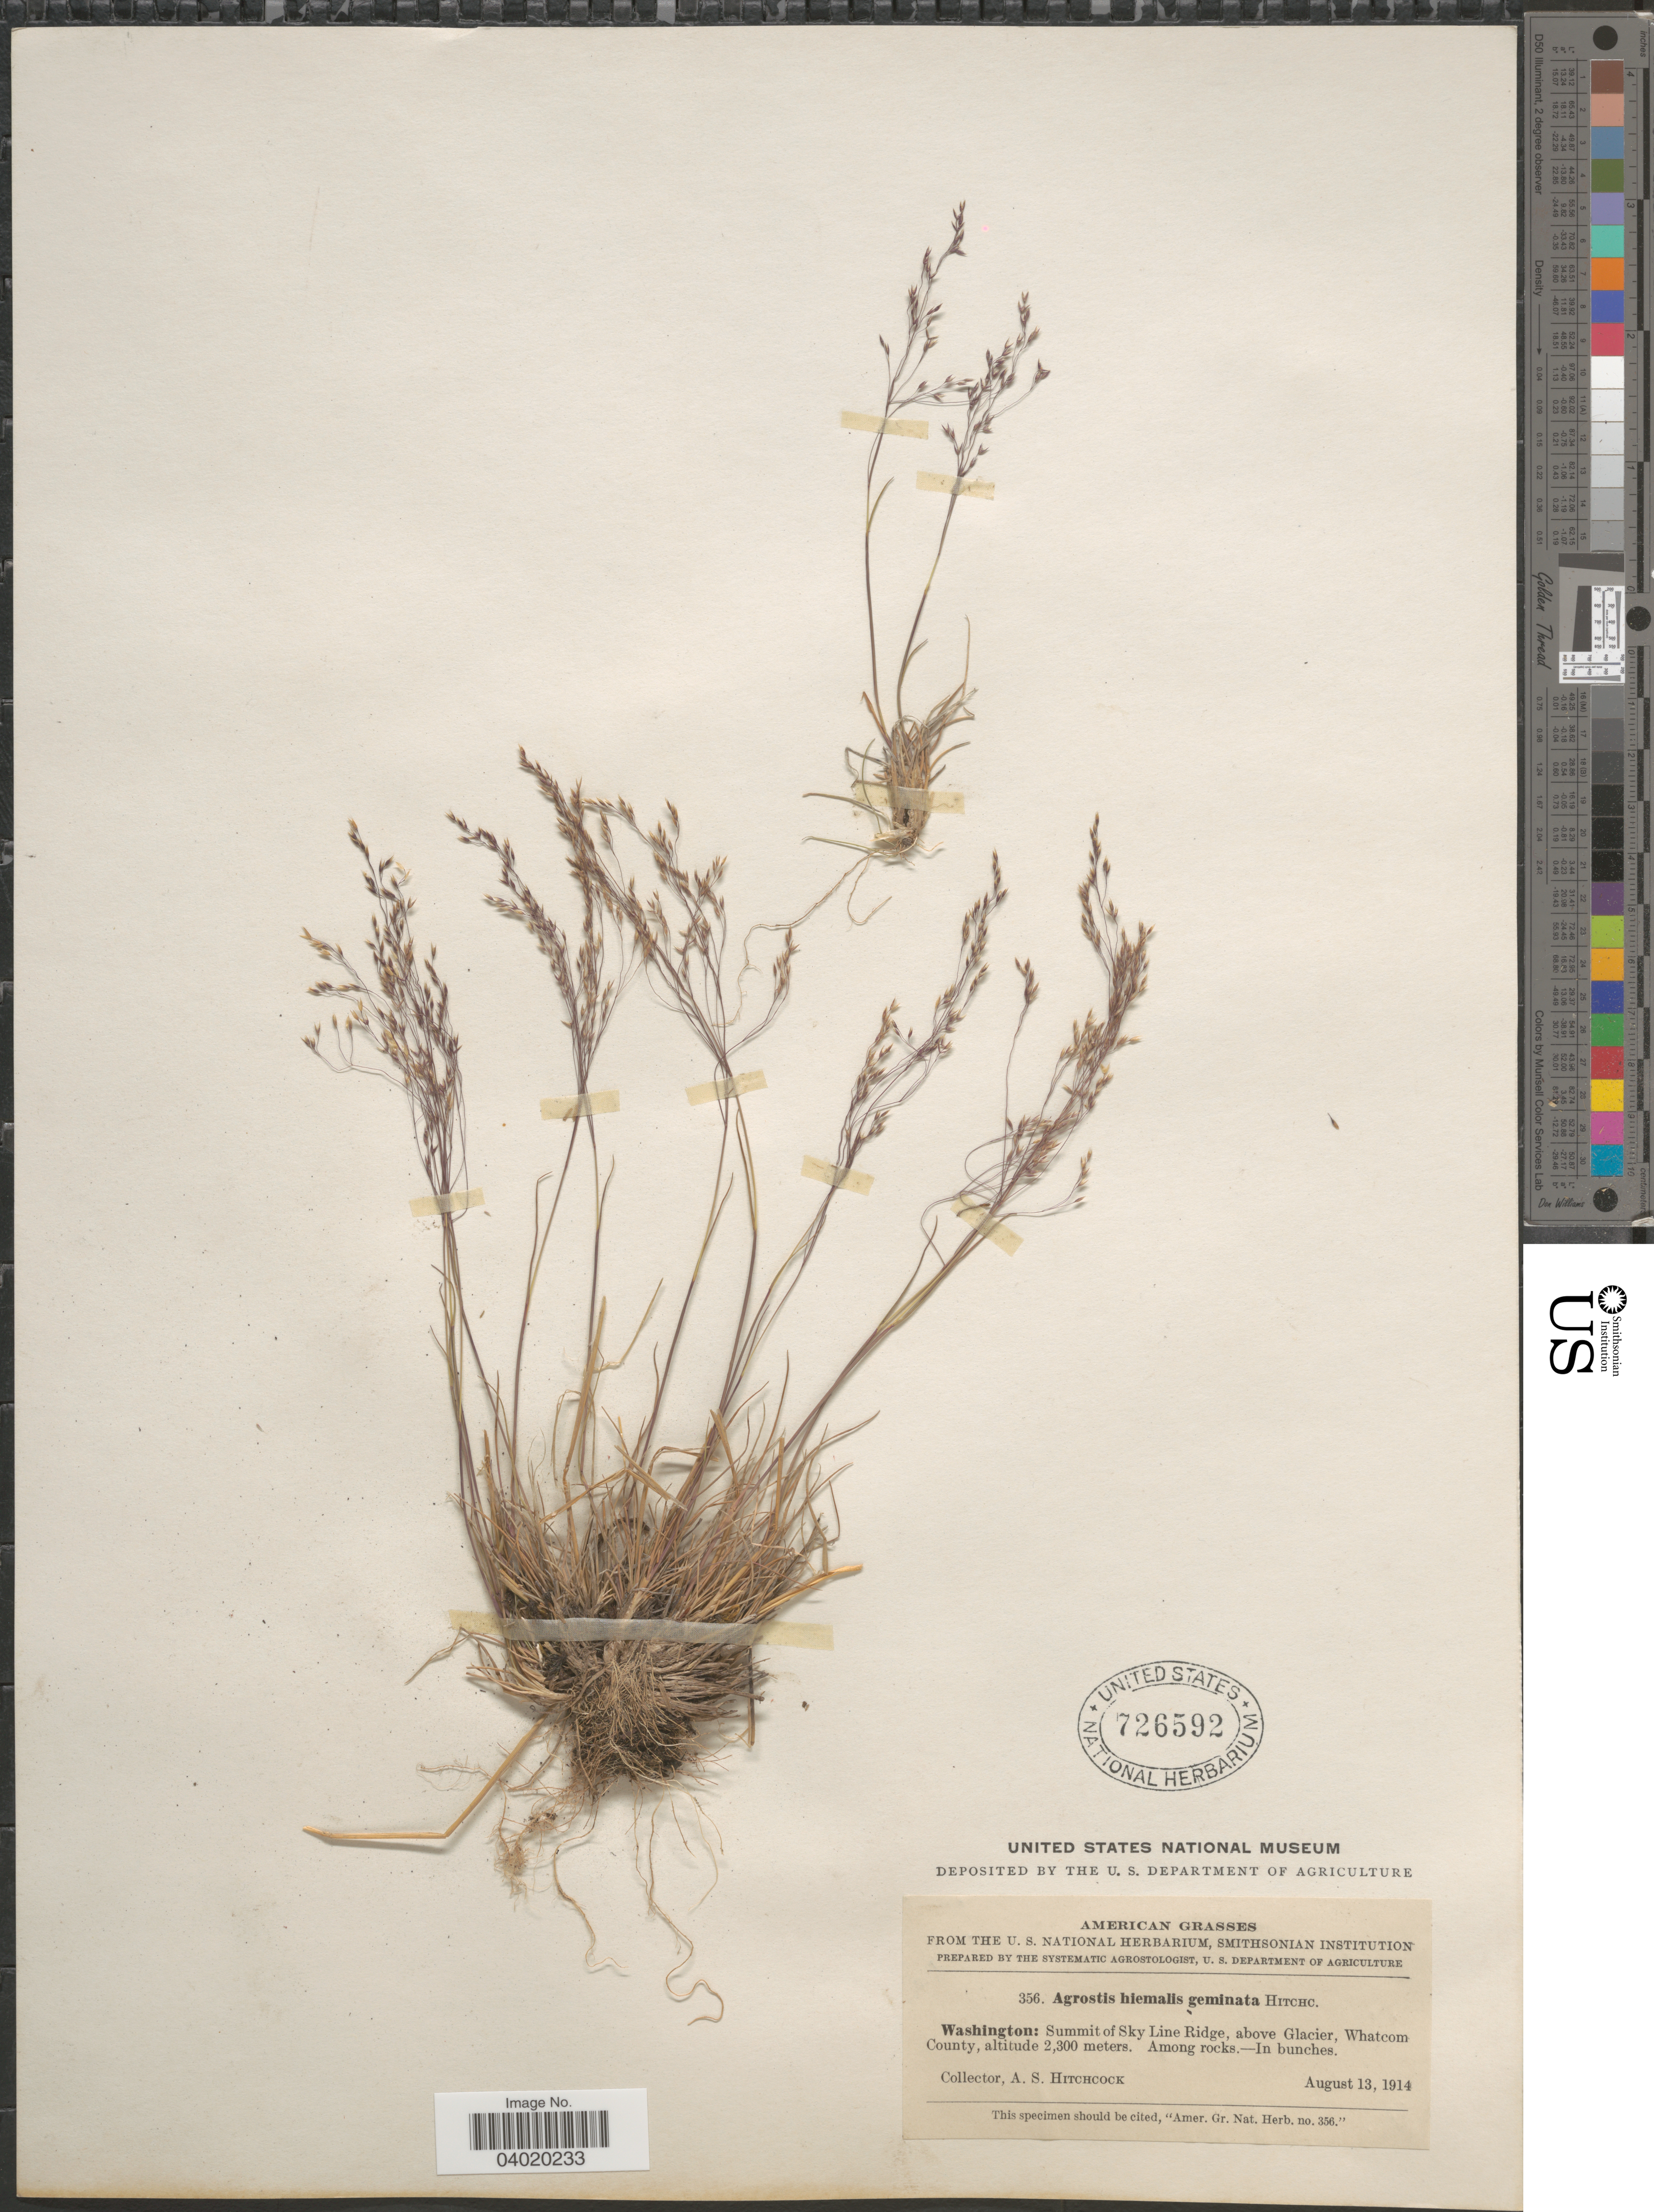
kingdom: Plantae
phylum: Tracheophyta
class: Liliopsida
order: Poales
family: Poaceae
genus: Agrostis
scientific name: Agrostis hyemalis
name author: (Walter) Britton et al.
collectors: A. S. Hitchcock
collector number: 356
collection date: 1914-08-13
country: United States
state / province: Washington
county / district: Whatcom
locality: American. Summit of Sky Line Ridge, above Glacier, Whatcom County.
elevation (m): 2300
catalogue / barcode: US 726592